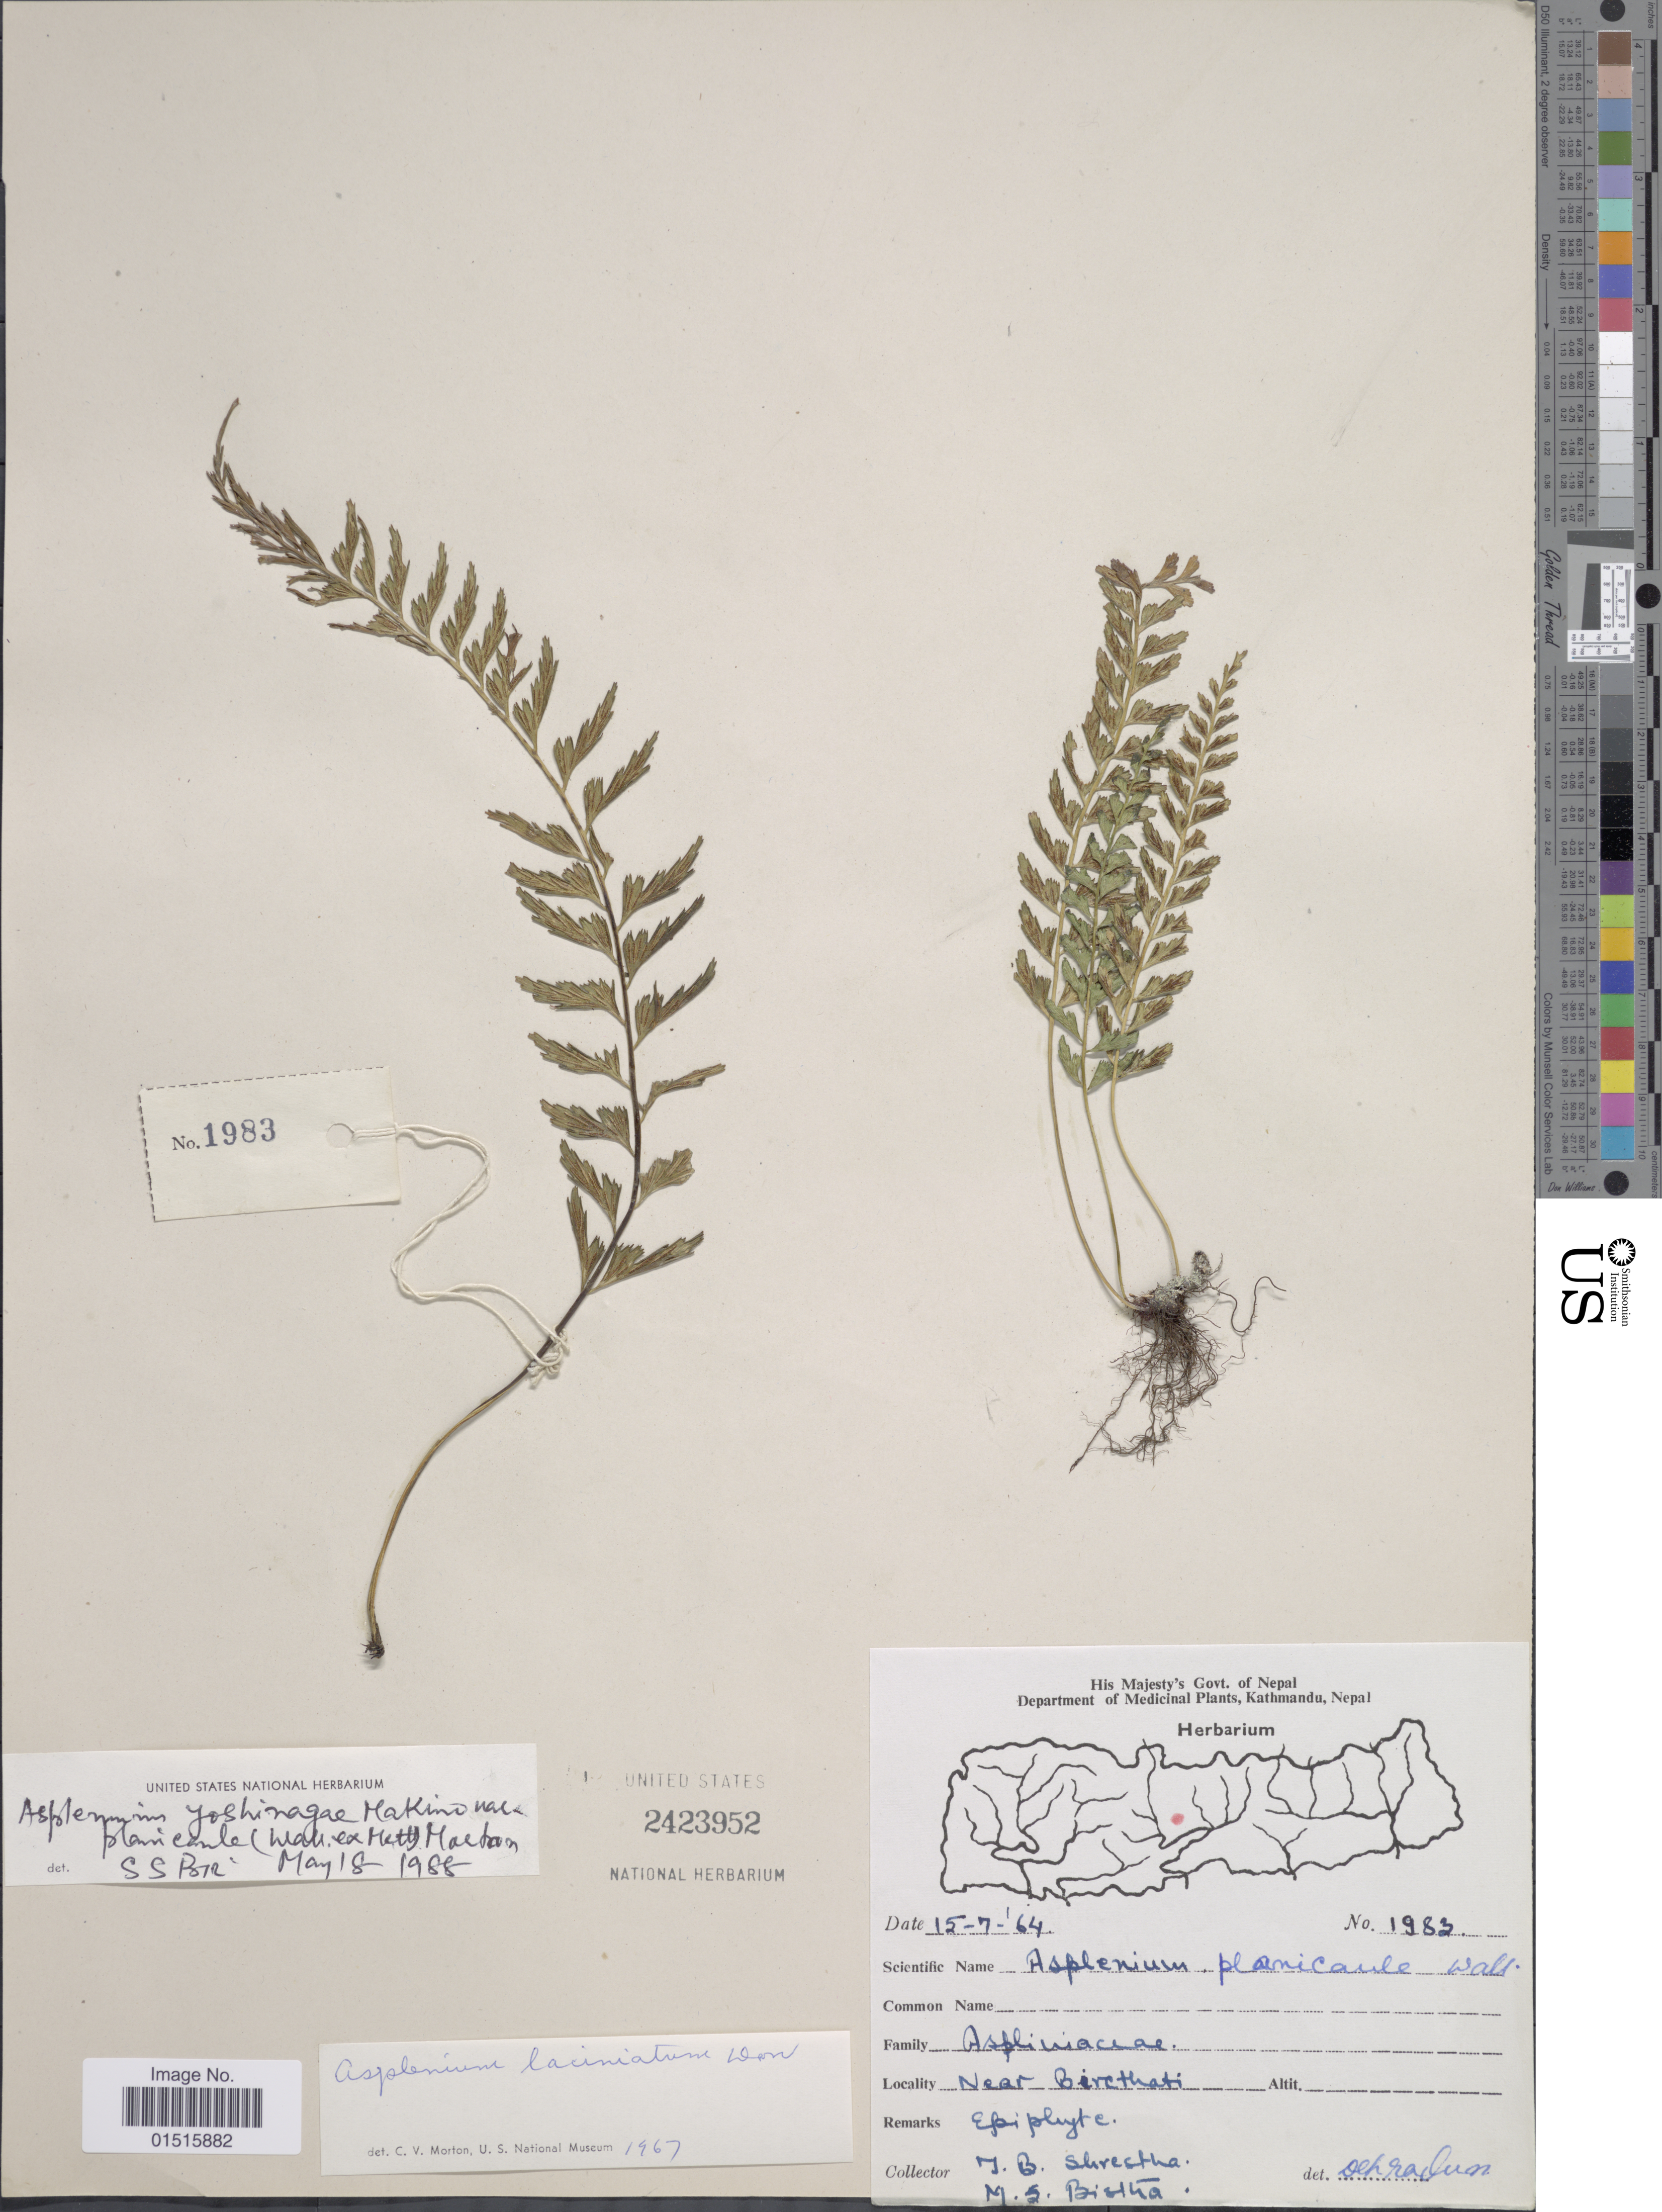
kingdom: Plantae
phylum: Tracheophyta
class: Polypodiopsida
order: Polypodiales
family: Aspleniaceae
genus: Asplenium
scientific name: Asplenium yoshinagae var. planicaule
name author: (Wall. ex Mett.) C.V. Morton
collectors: T. B. Shrestha & M. Bistha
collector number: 1983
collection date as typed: Transcribed d/m/y: 15/7/64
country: Nepal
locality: Near Birethati.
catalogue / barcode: US 2423952